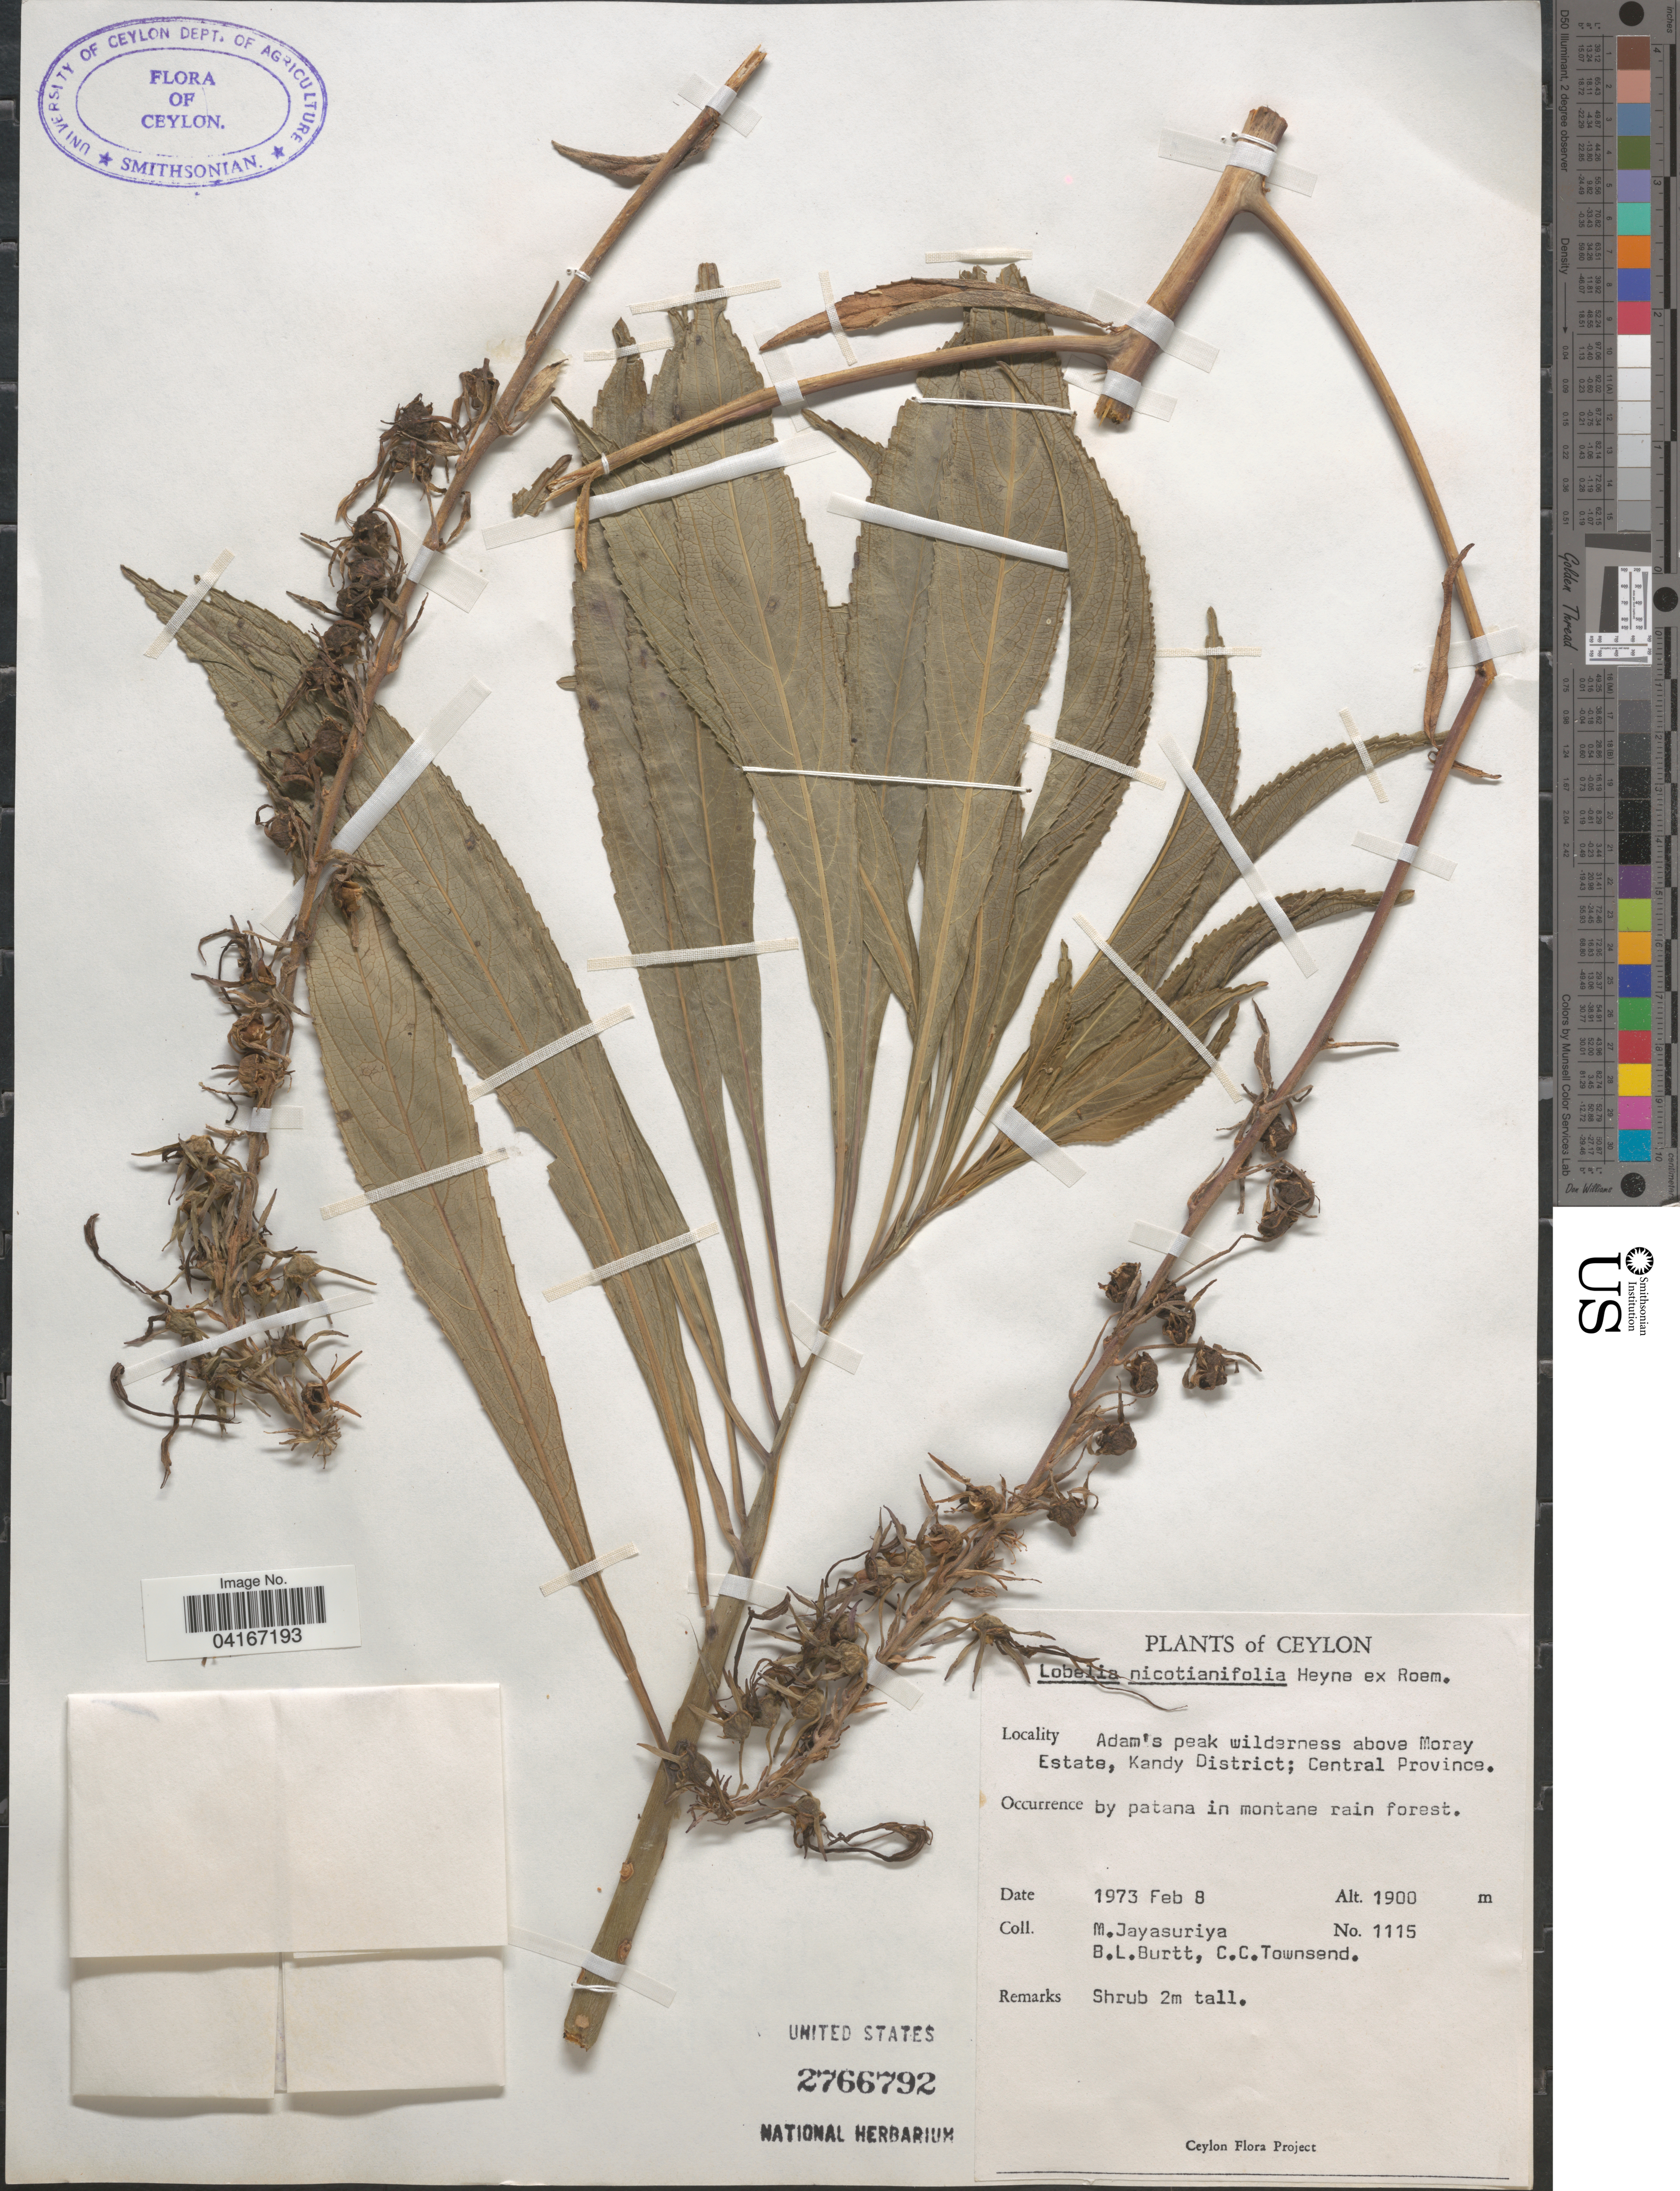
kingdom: Plantae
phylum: Tracheophyta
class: Magnoliopsida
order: Asterales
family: Campanulaceae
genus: Lobelia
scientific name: Lobelia nicotianifolia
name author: Roth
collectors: M. Jayasuriya, B. L. Burtt & C. C. Townsend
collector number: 1115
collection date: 1973-02-08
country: Sri Lanka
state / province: Central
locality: Ceylon. Adam's Peak wilderness above Moray Estate; Kandy District.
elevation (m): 1900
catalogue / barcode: US 2766792